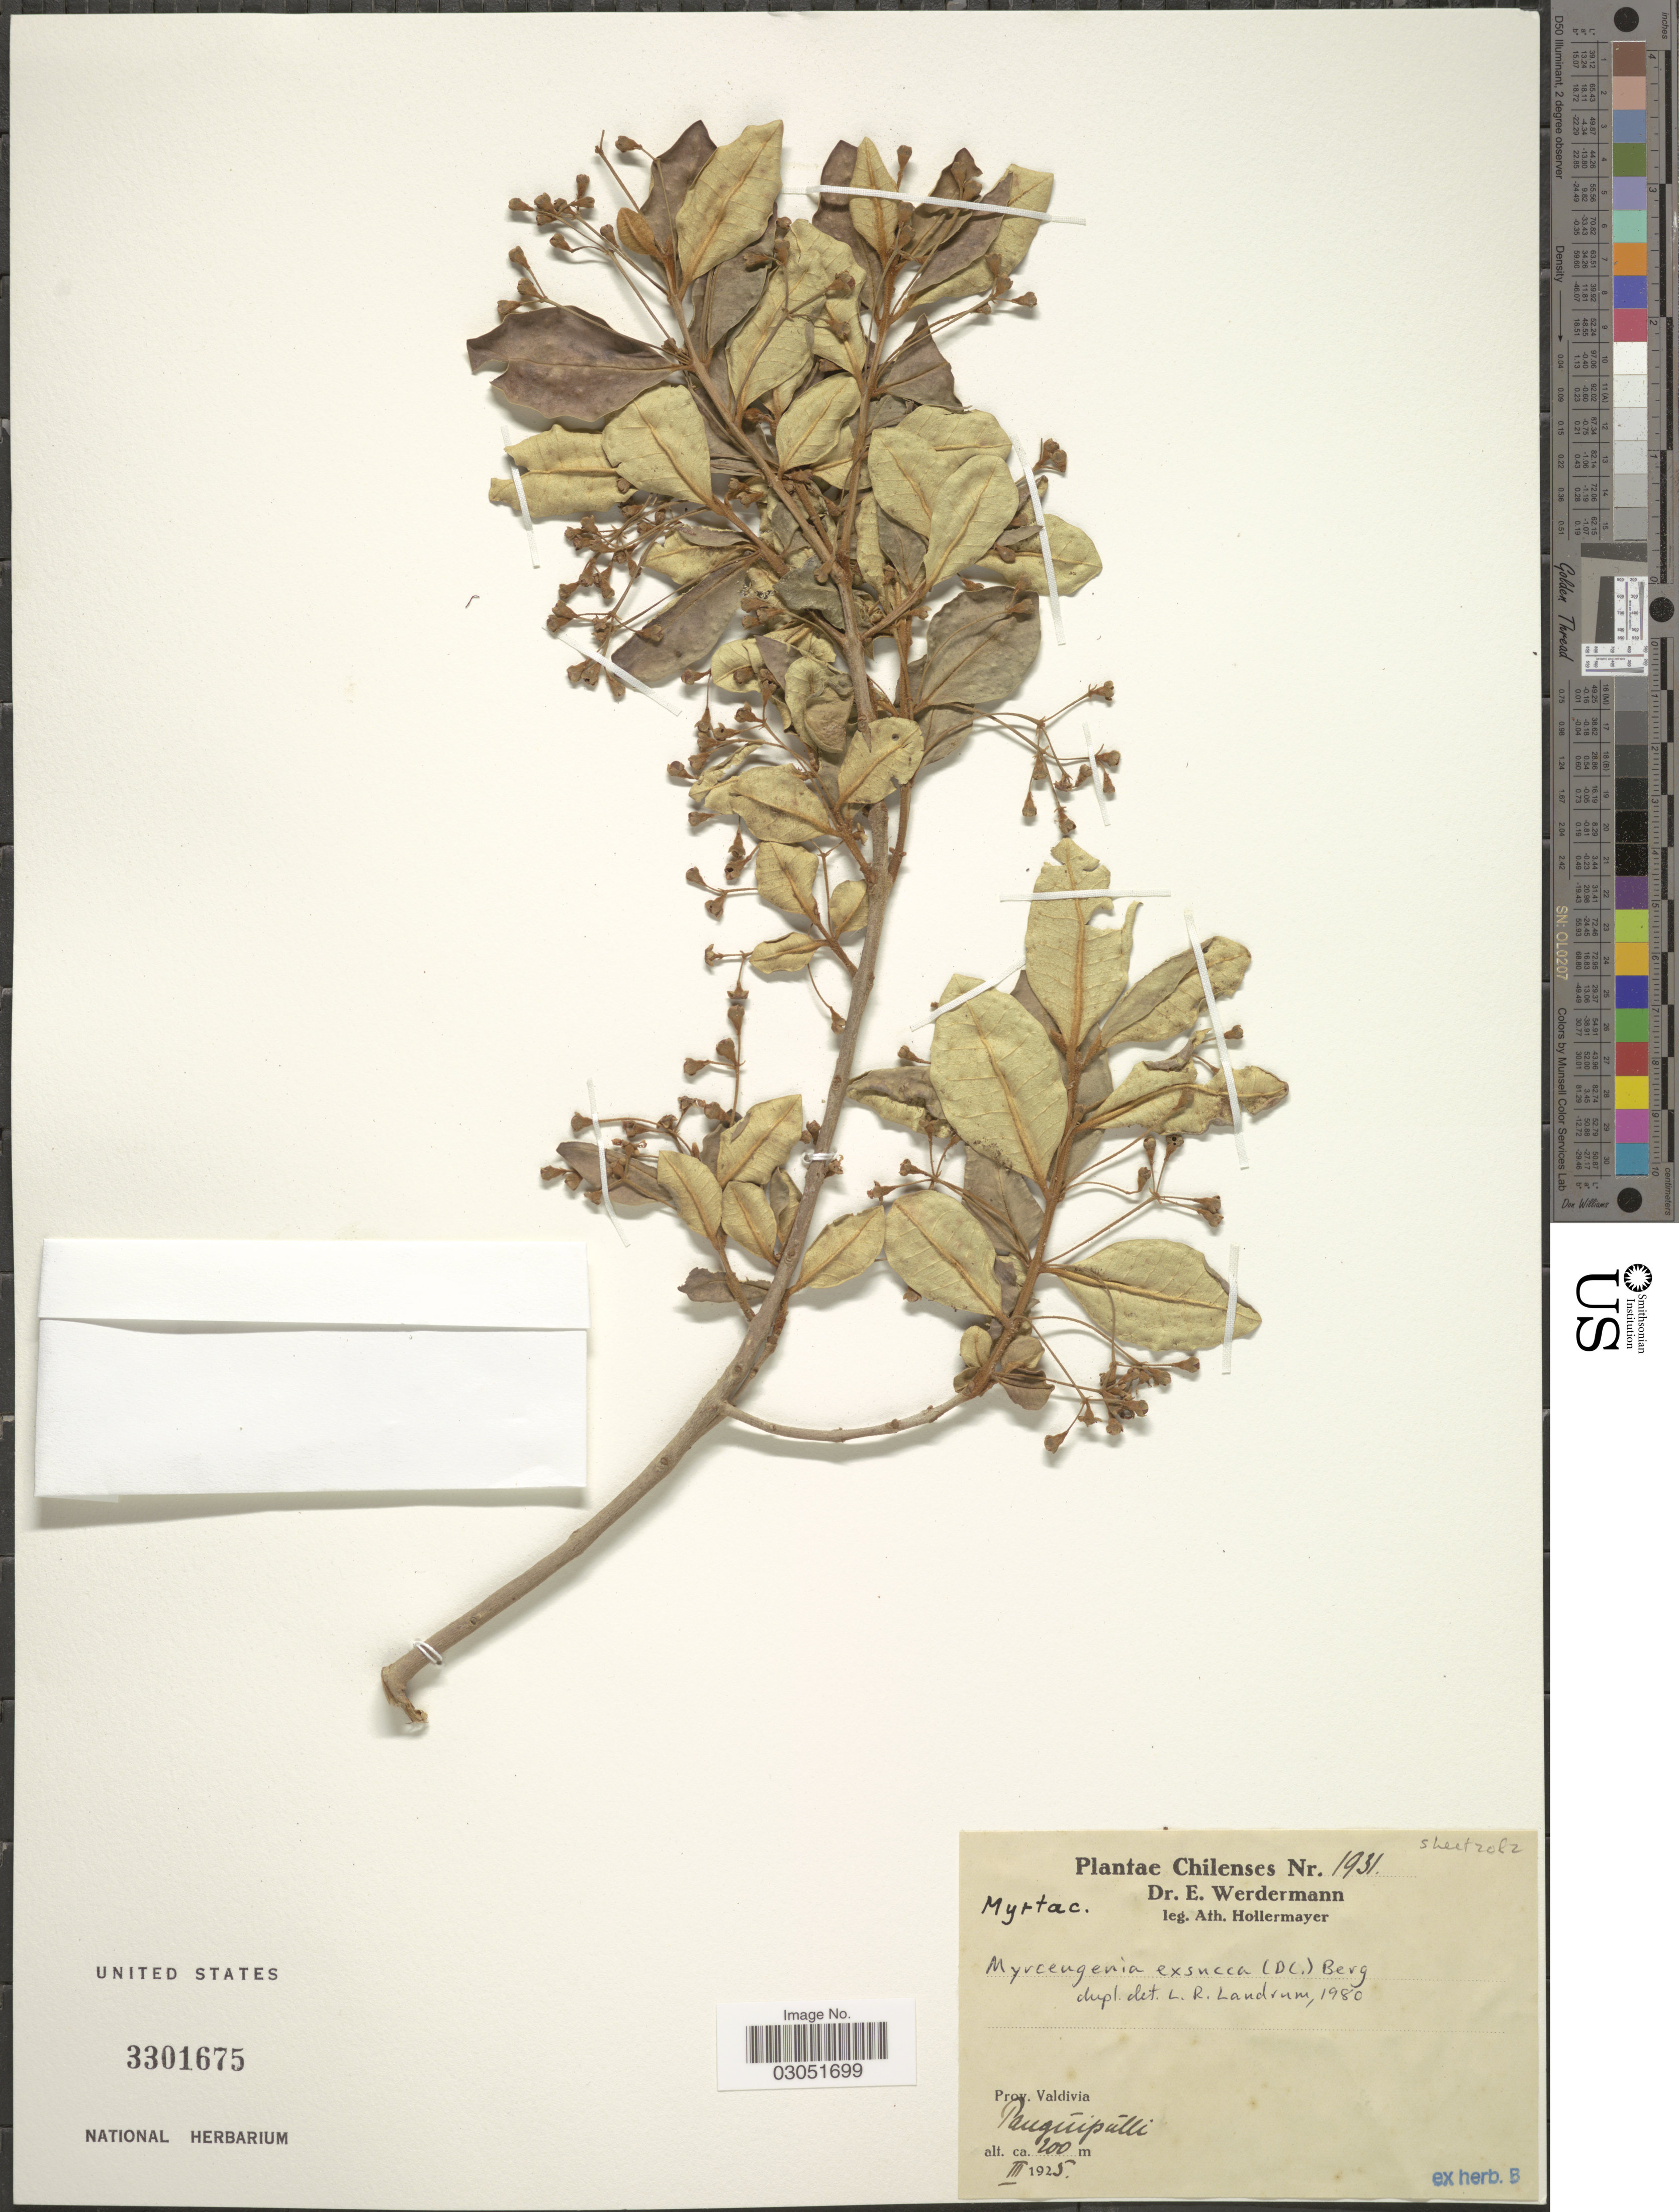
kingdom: Plantae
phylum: Tracheophyta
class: Magnoliopsida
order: Myrtales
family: Myrtaceae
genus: Myrceugenia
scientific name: Myrceugenia exsucca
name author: (DC.) O. Berg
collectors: A. Hollermayer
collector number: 1931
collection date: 1925-02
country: Chile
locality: Prov. Valdivia. Pangúipúlli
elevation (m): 200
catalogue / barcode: US 3301675